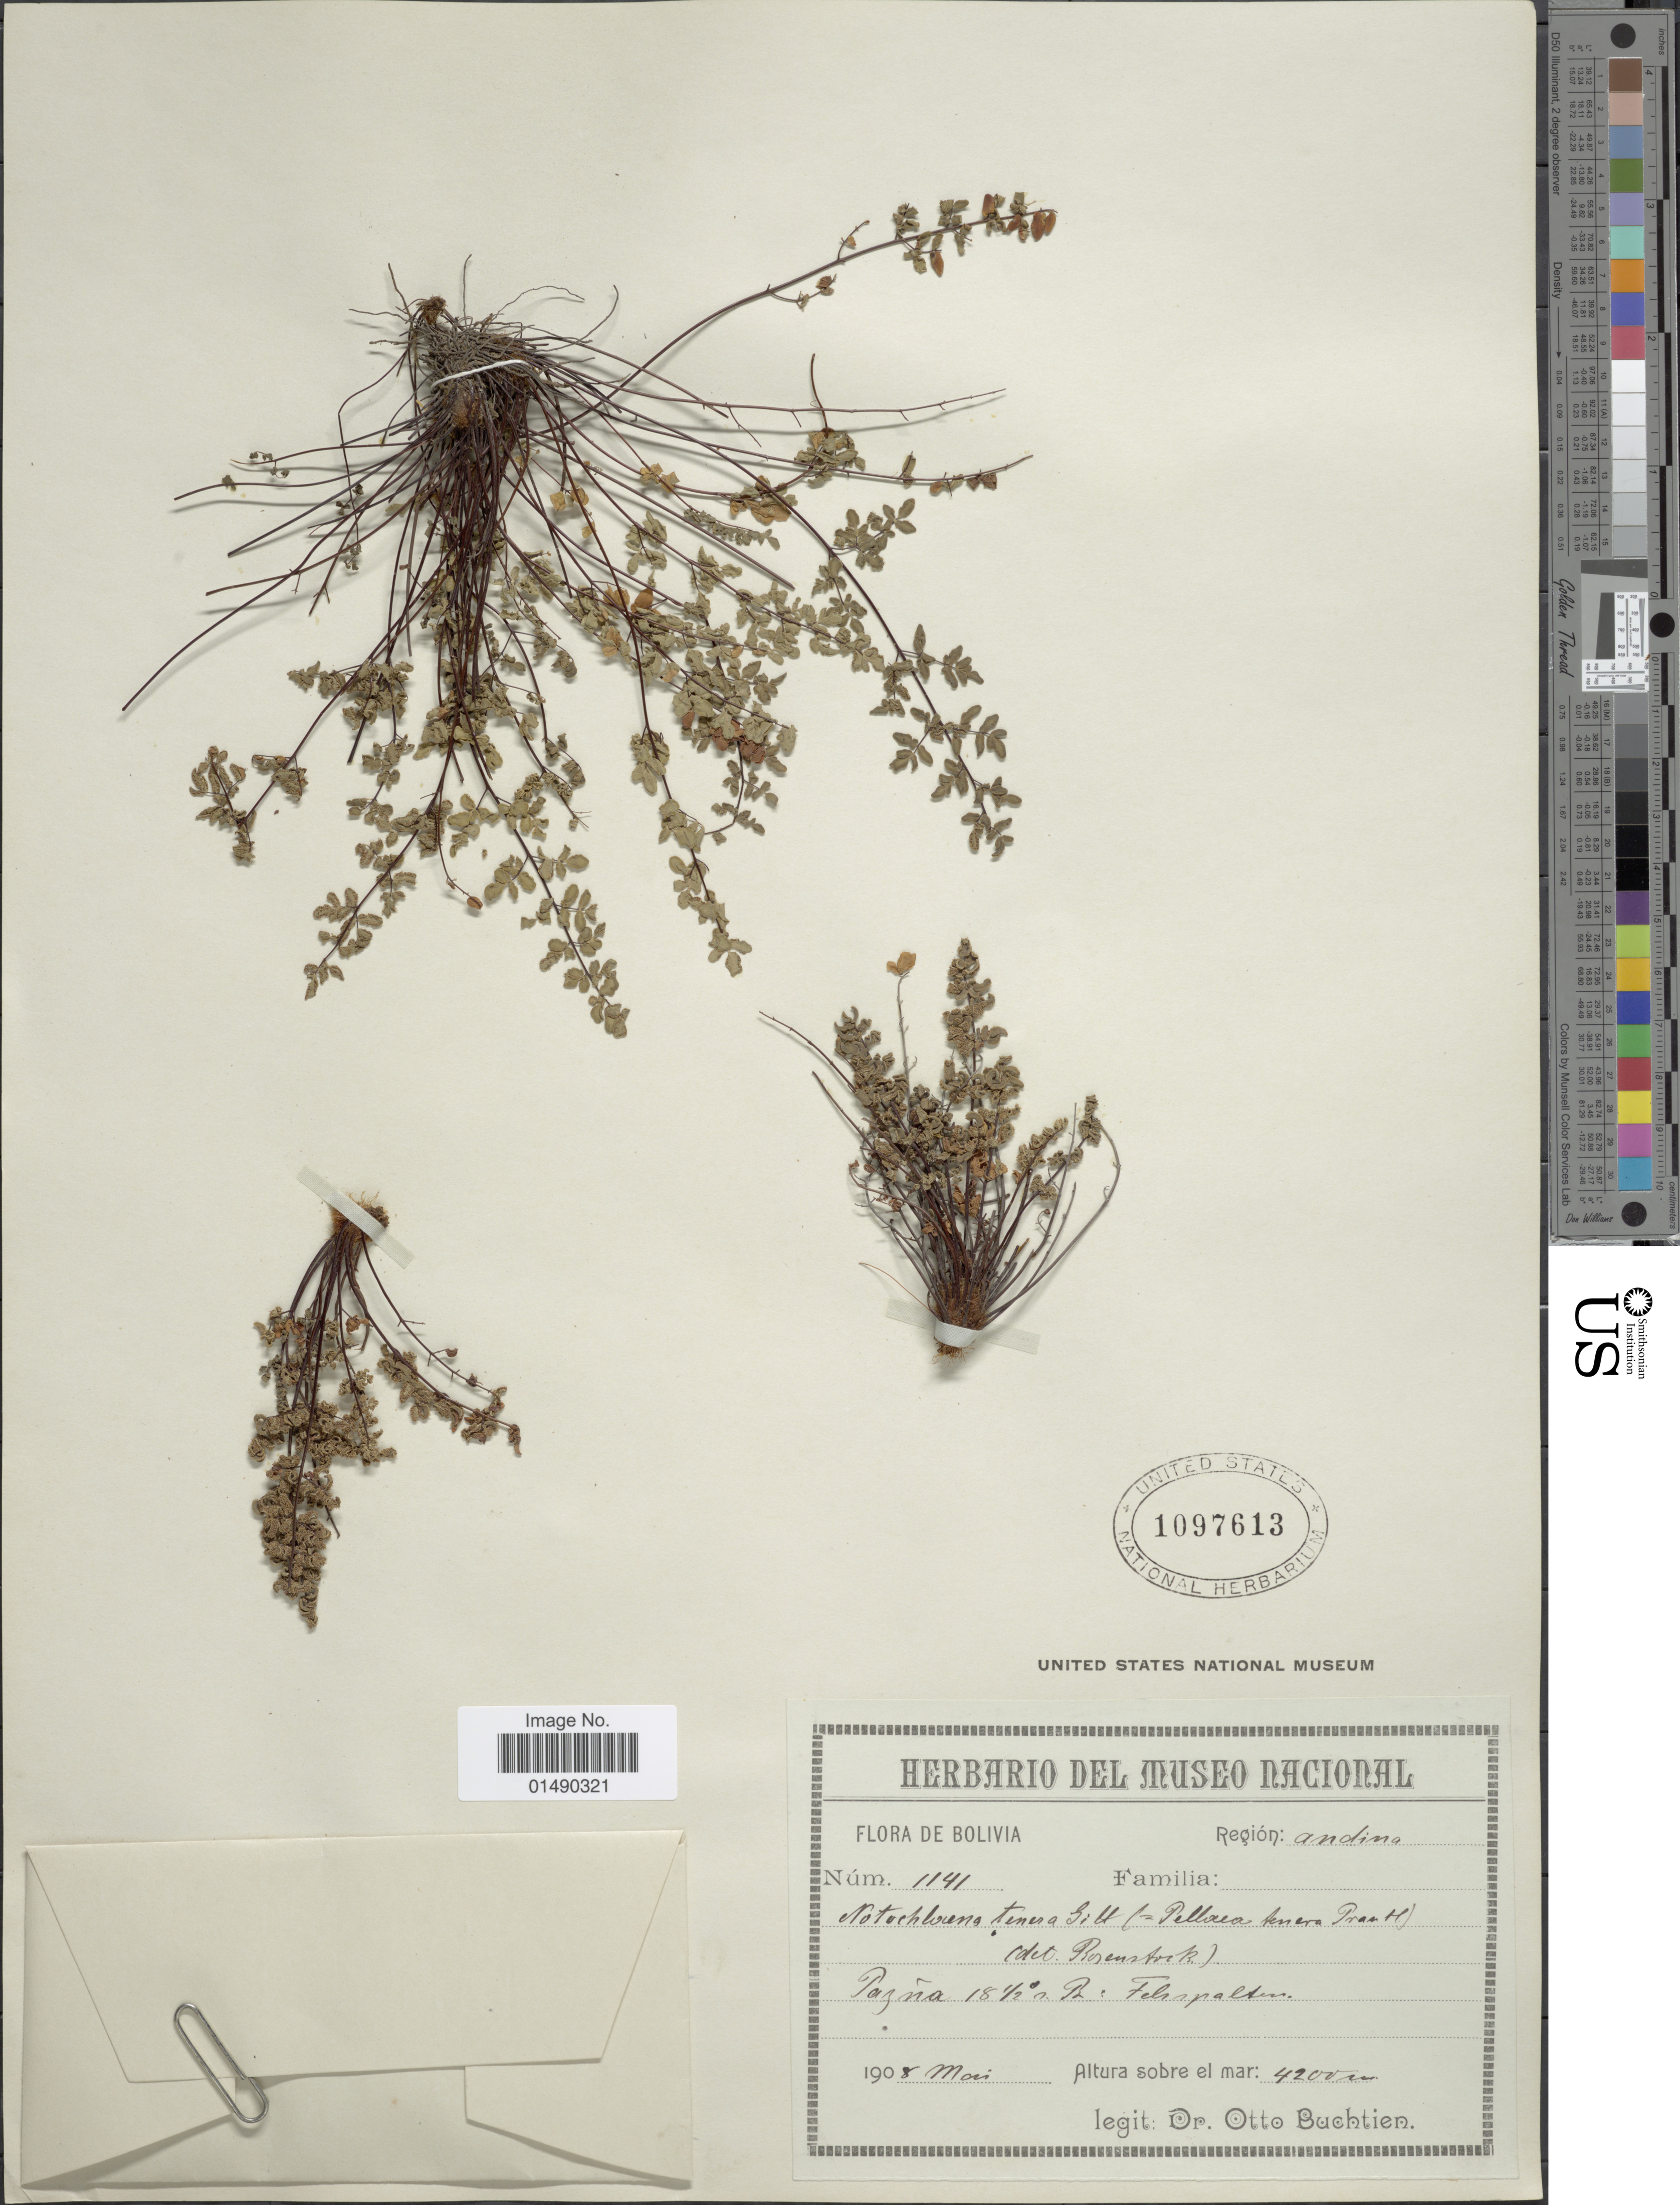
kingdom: Plantae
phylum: Tracheophyta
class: Polypodiopsida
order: Polypodiales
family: Pteridaceae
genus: Argyrochosma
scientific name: Argyrochosma nivea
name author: (Poir.) Windham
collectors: O. Buchtien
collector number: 1141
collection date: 1908-05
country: Bolivia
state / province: Oruro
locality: Region Andina, Pazña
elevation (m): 4200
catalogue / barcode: US 1097613